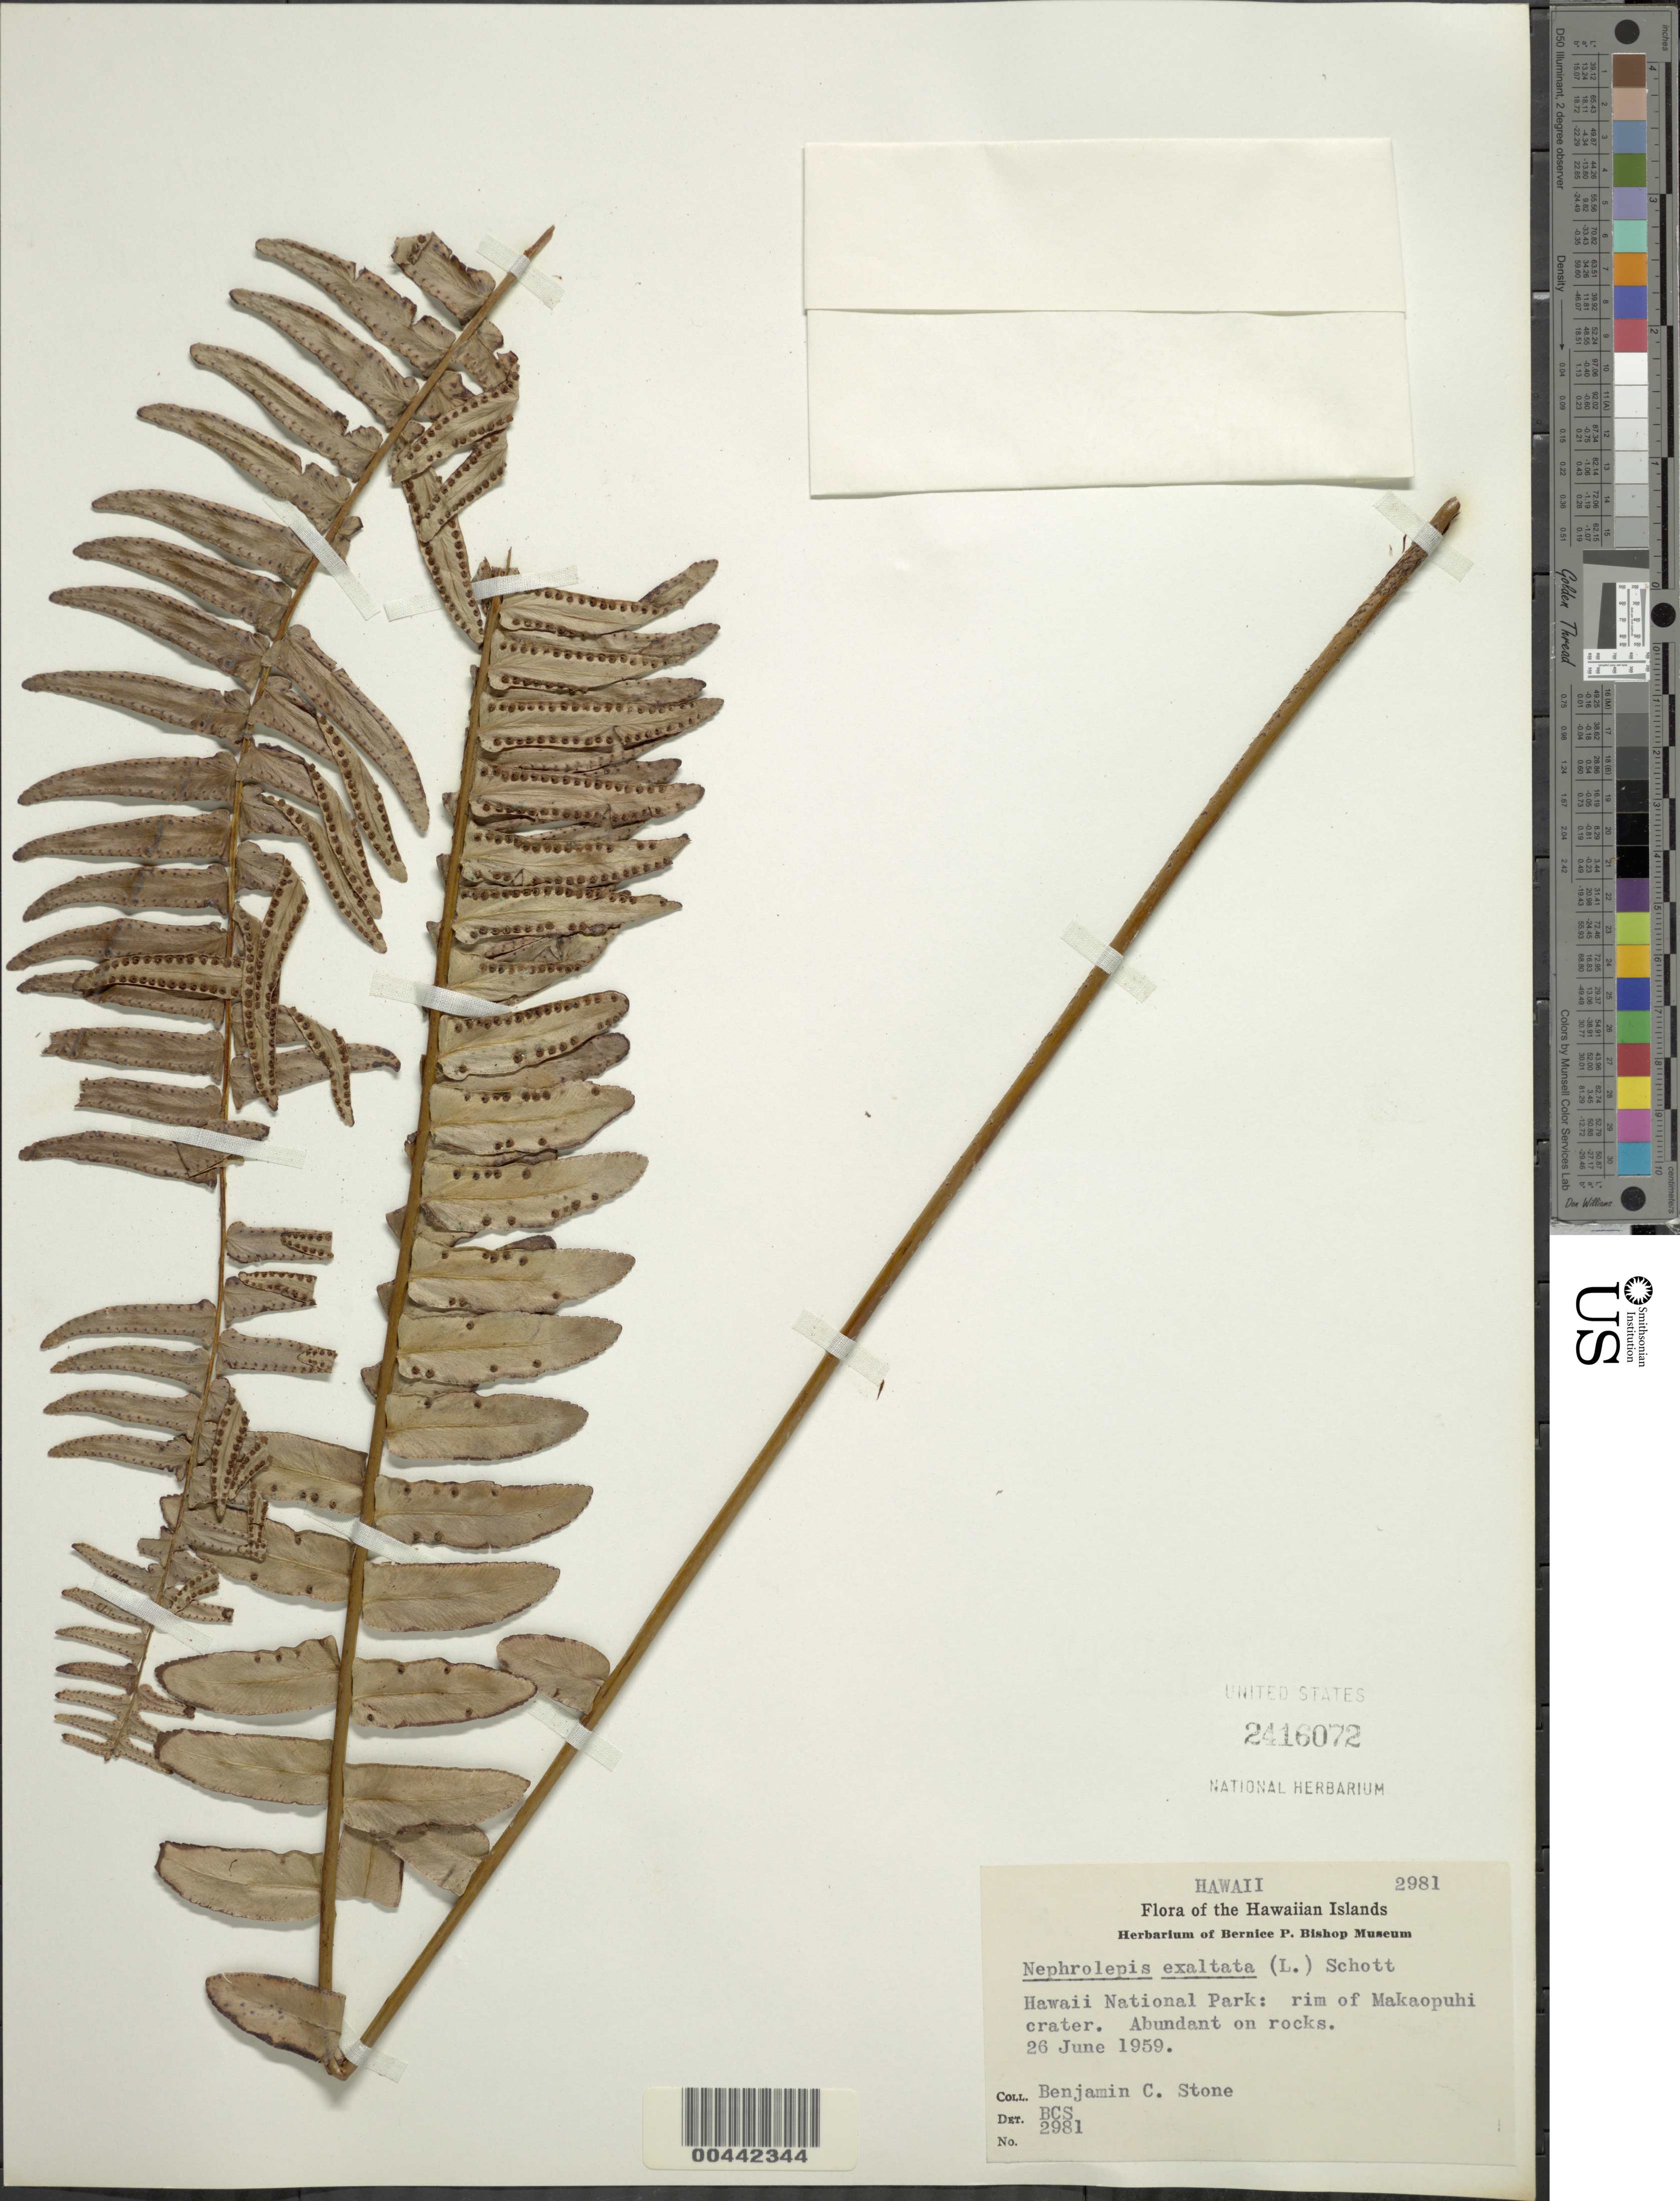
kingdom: Plantae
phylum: Tracheophyta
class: Polypodiopsida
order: Polypodiales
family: Nephrolepidaceae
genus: Nephrolepis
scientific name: Nephrolepis exaltata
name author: (L.) Schott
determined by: Stone, Benjamin C.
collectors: B. C. Stone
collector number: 2981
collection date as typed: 26 Jun 1959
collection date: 1959-06-26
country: United States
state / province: Hawaii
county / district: Hawaii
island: Hawaii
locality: Hawaii Nat. Pk., rim of Makaopuhi crater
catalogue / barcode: US 2416072